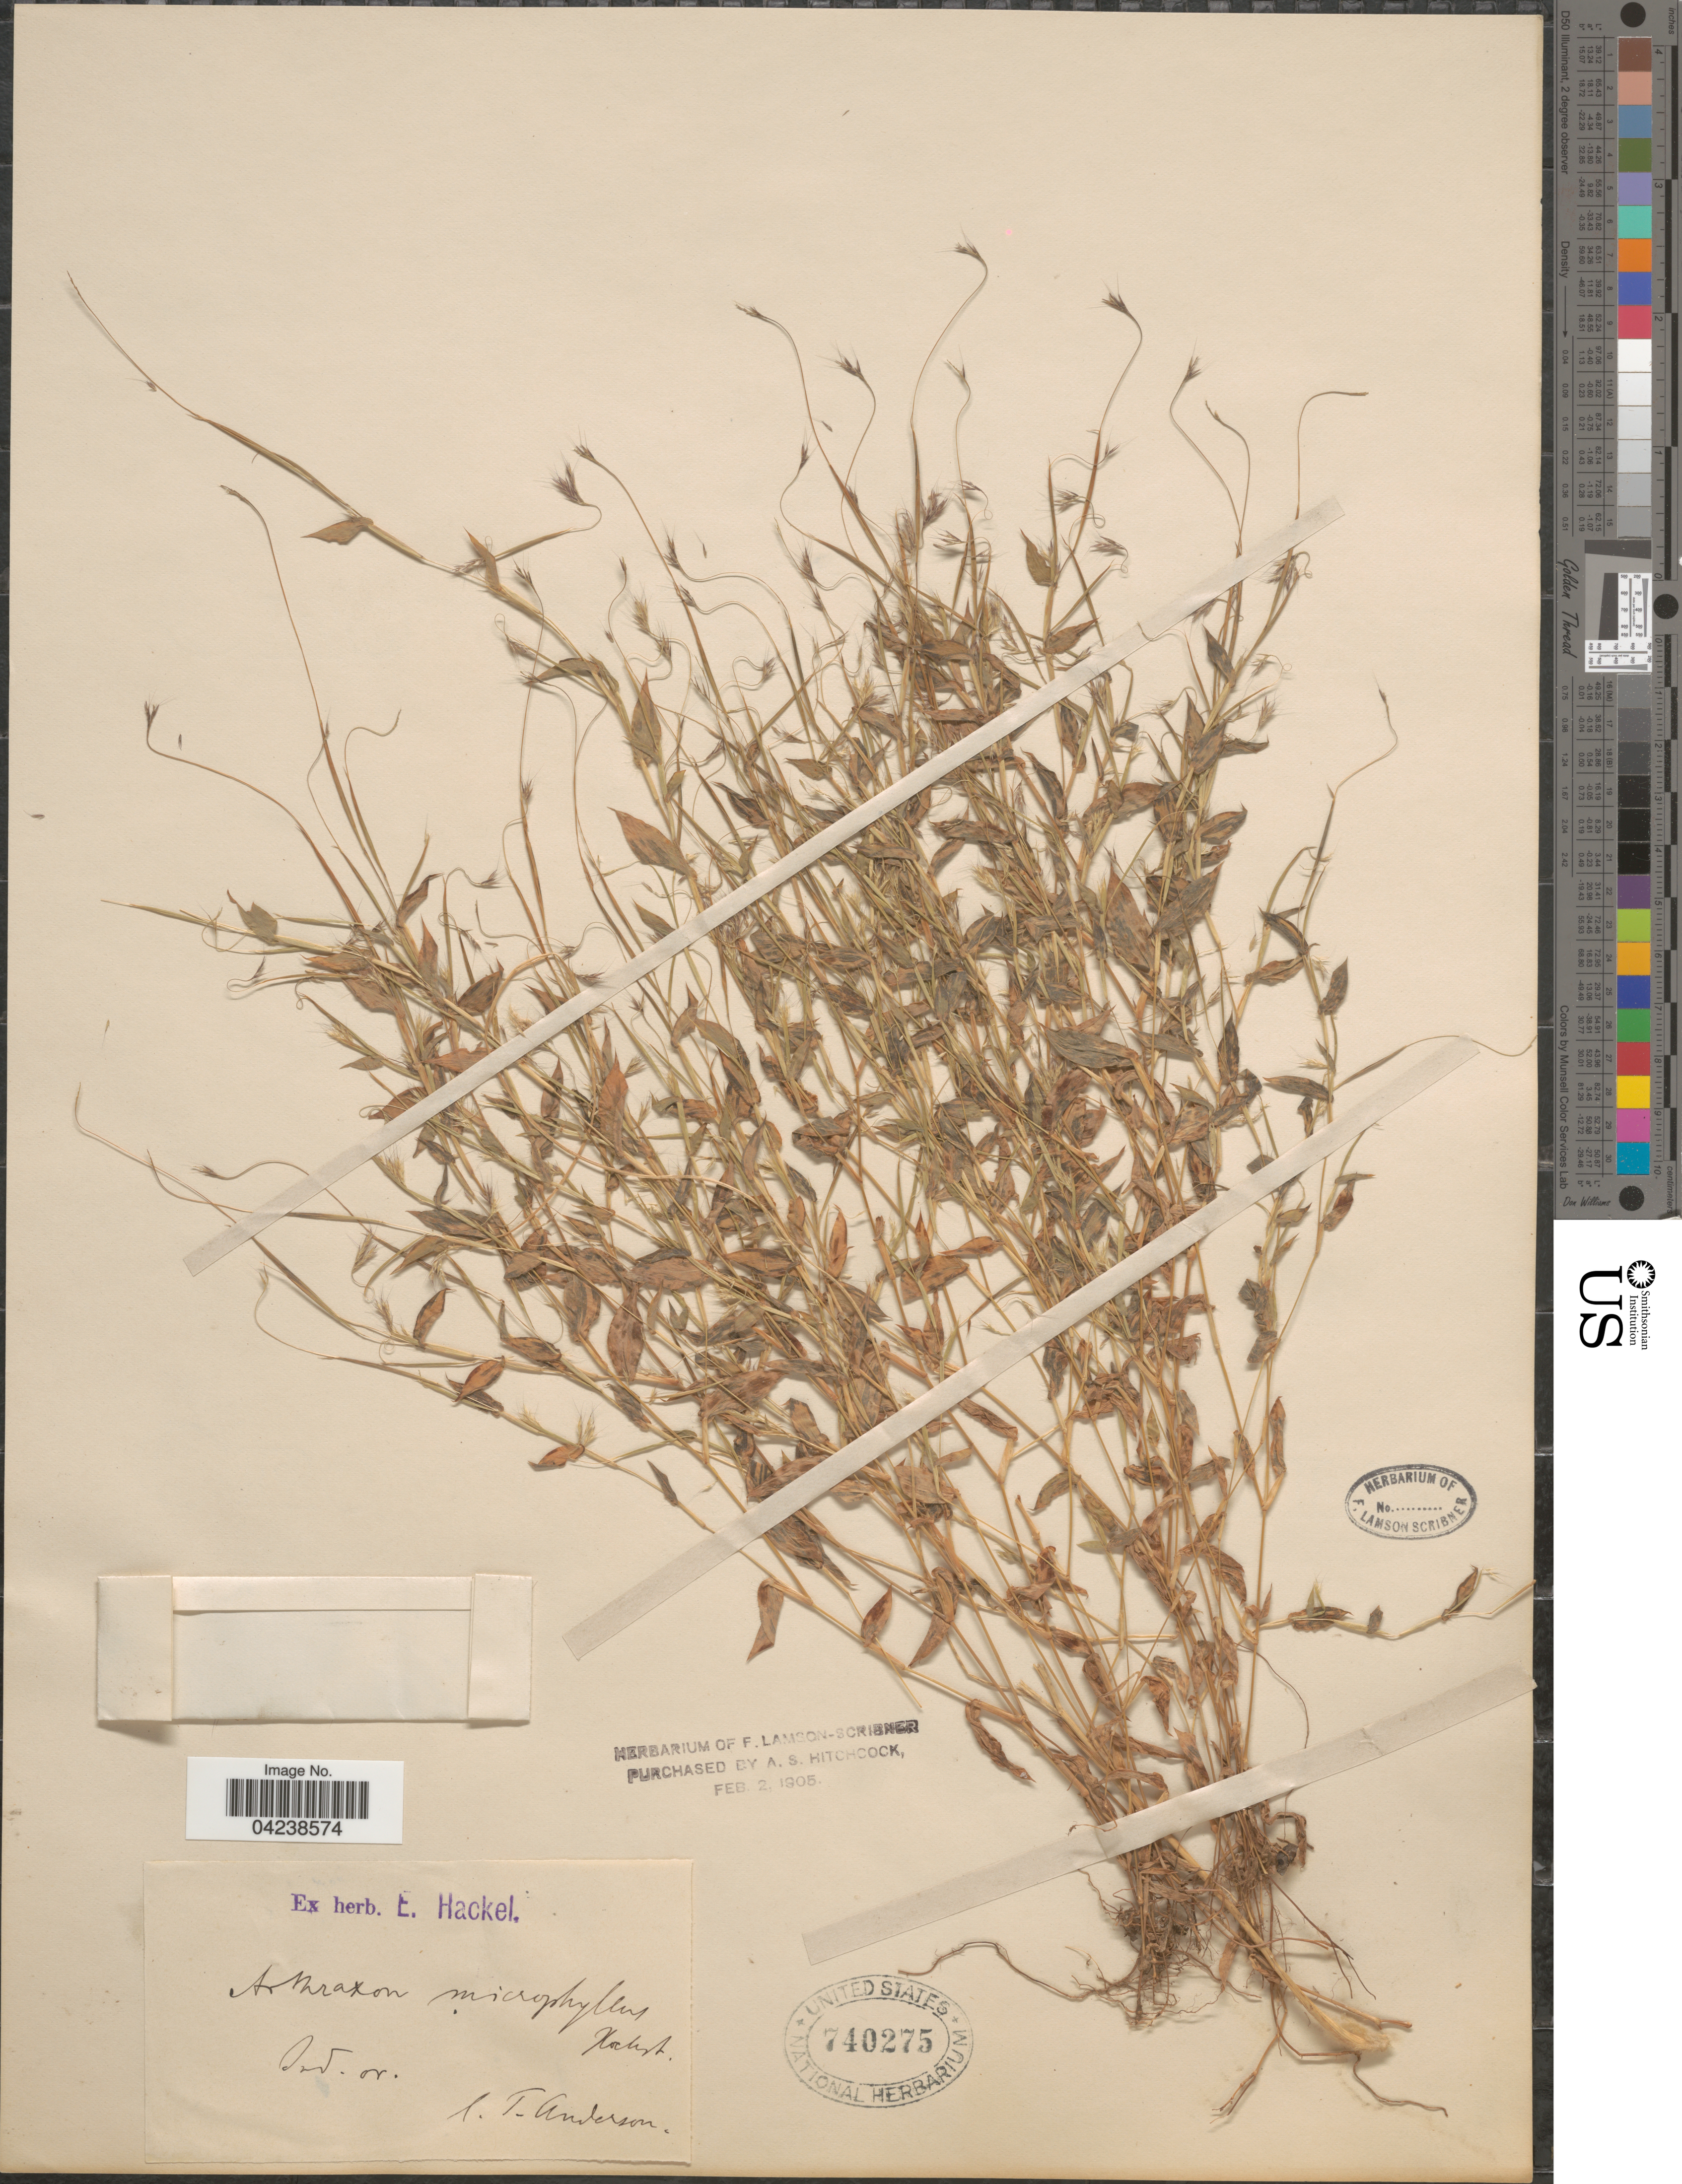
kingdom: Plantae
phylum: Tracheophyta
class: Liliopsida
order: Poales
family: Poaceae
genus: Arthraxon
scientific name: Arthraxon lancifolius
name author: (Trin.) Hochst.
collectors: T. Anderson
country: India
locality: Ind. or.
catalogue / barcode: US 740275